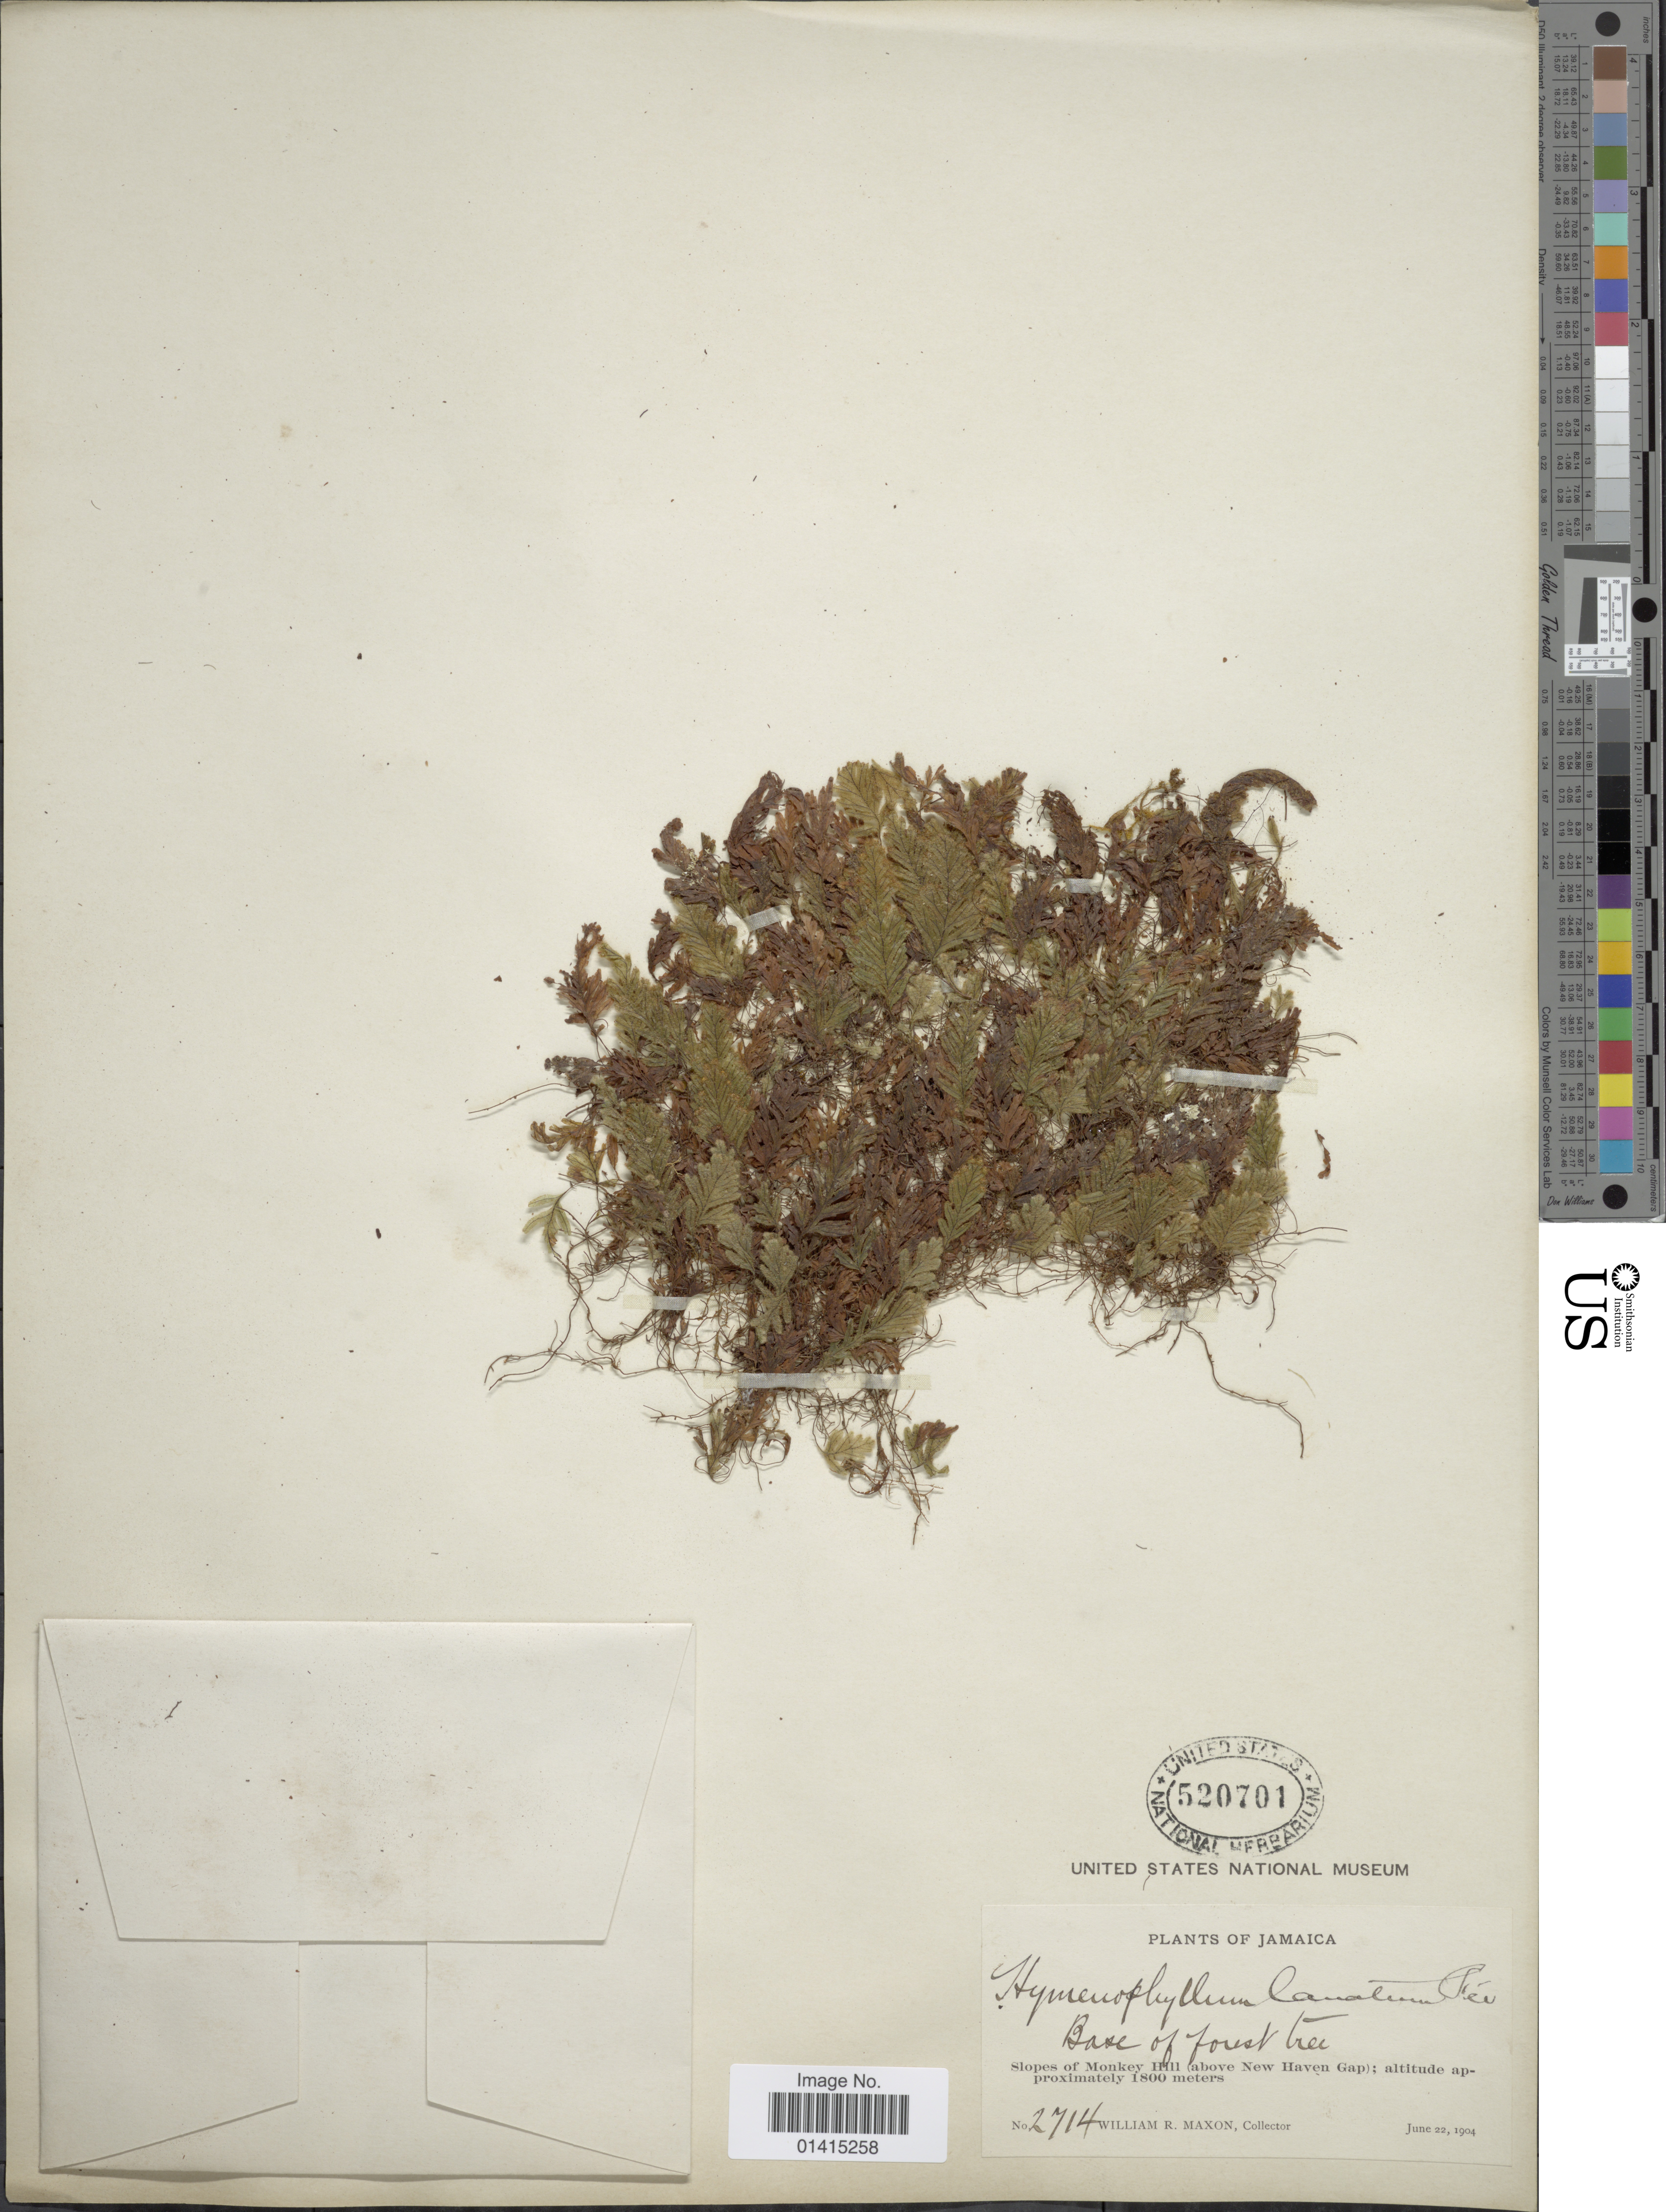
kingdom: Plantae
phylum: Tracheophyta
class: Polypodiopsida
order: Hymenophyllales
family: Hymenophyllaceae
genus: Hymenophyllum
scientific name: Hymenophyllum lanatum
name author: Fée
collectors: W. R. Maxon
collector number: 2714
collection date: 1904-06-22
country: Jamaica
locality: Slopes of Monkey Hill (above New Haven Gap)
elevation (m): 1800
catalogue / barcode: US 520701